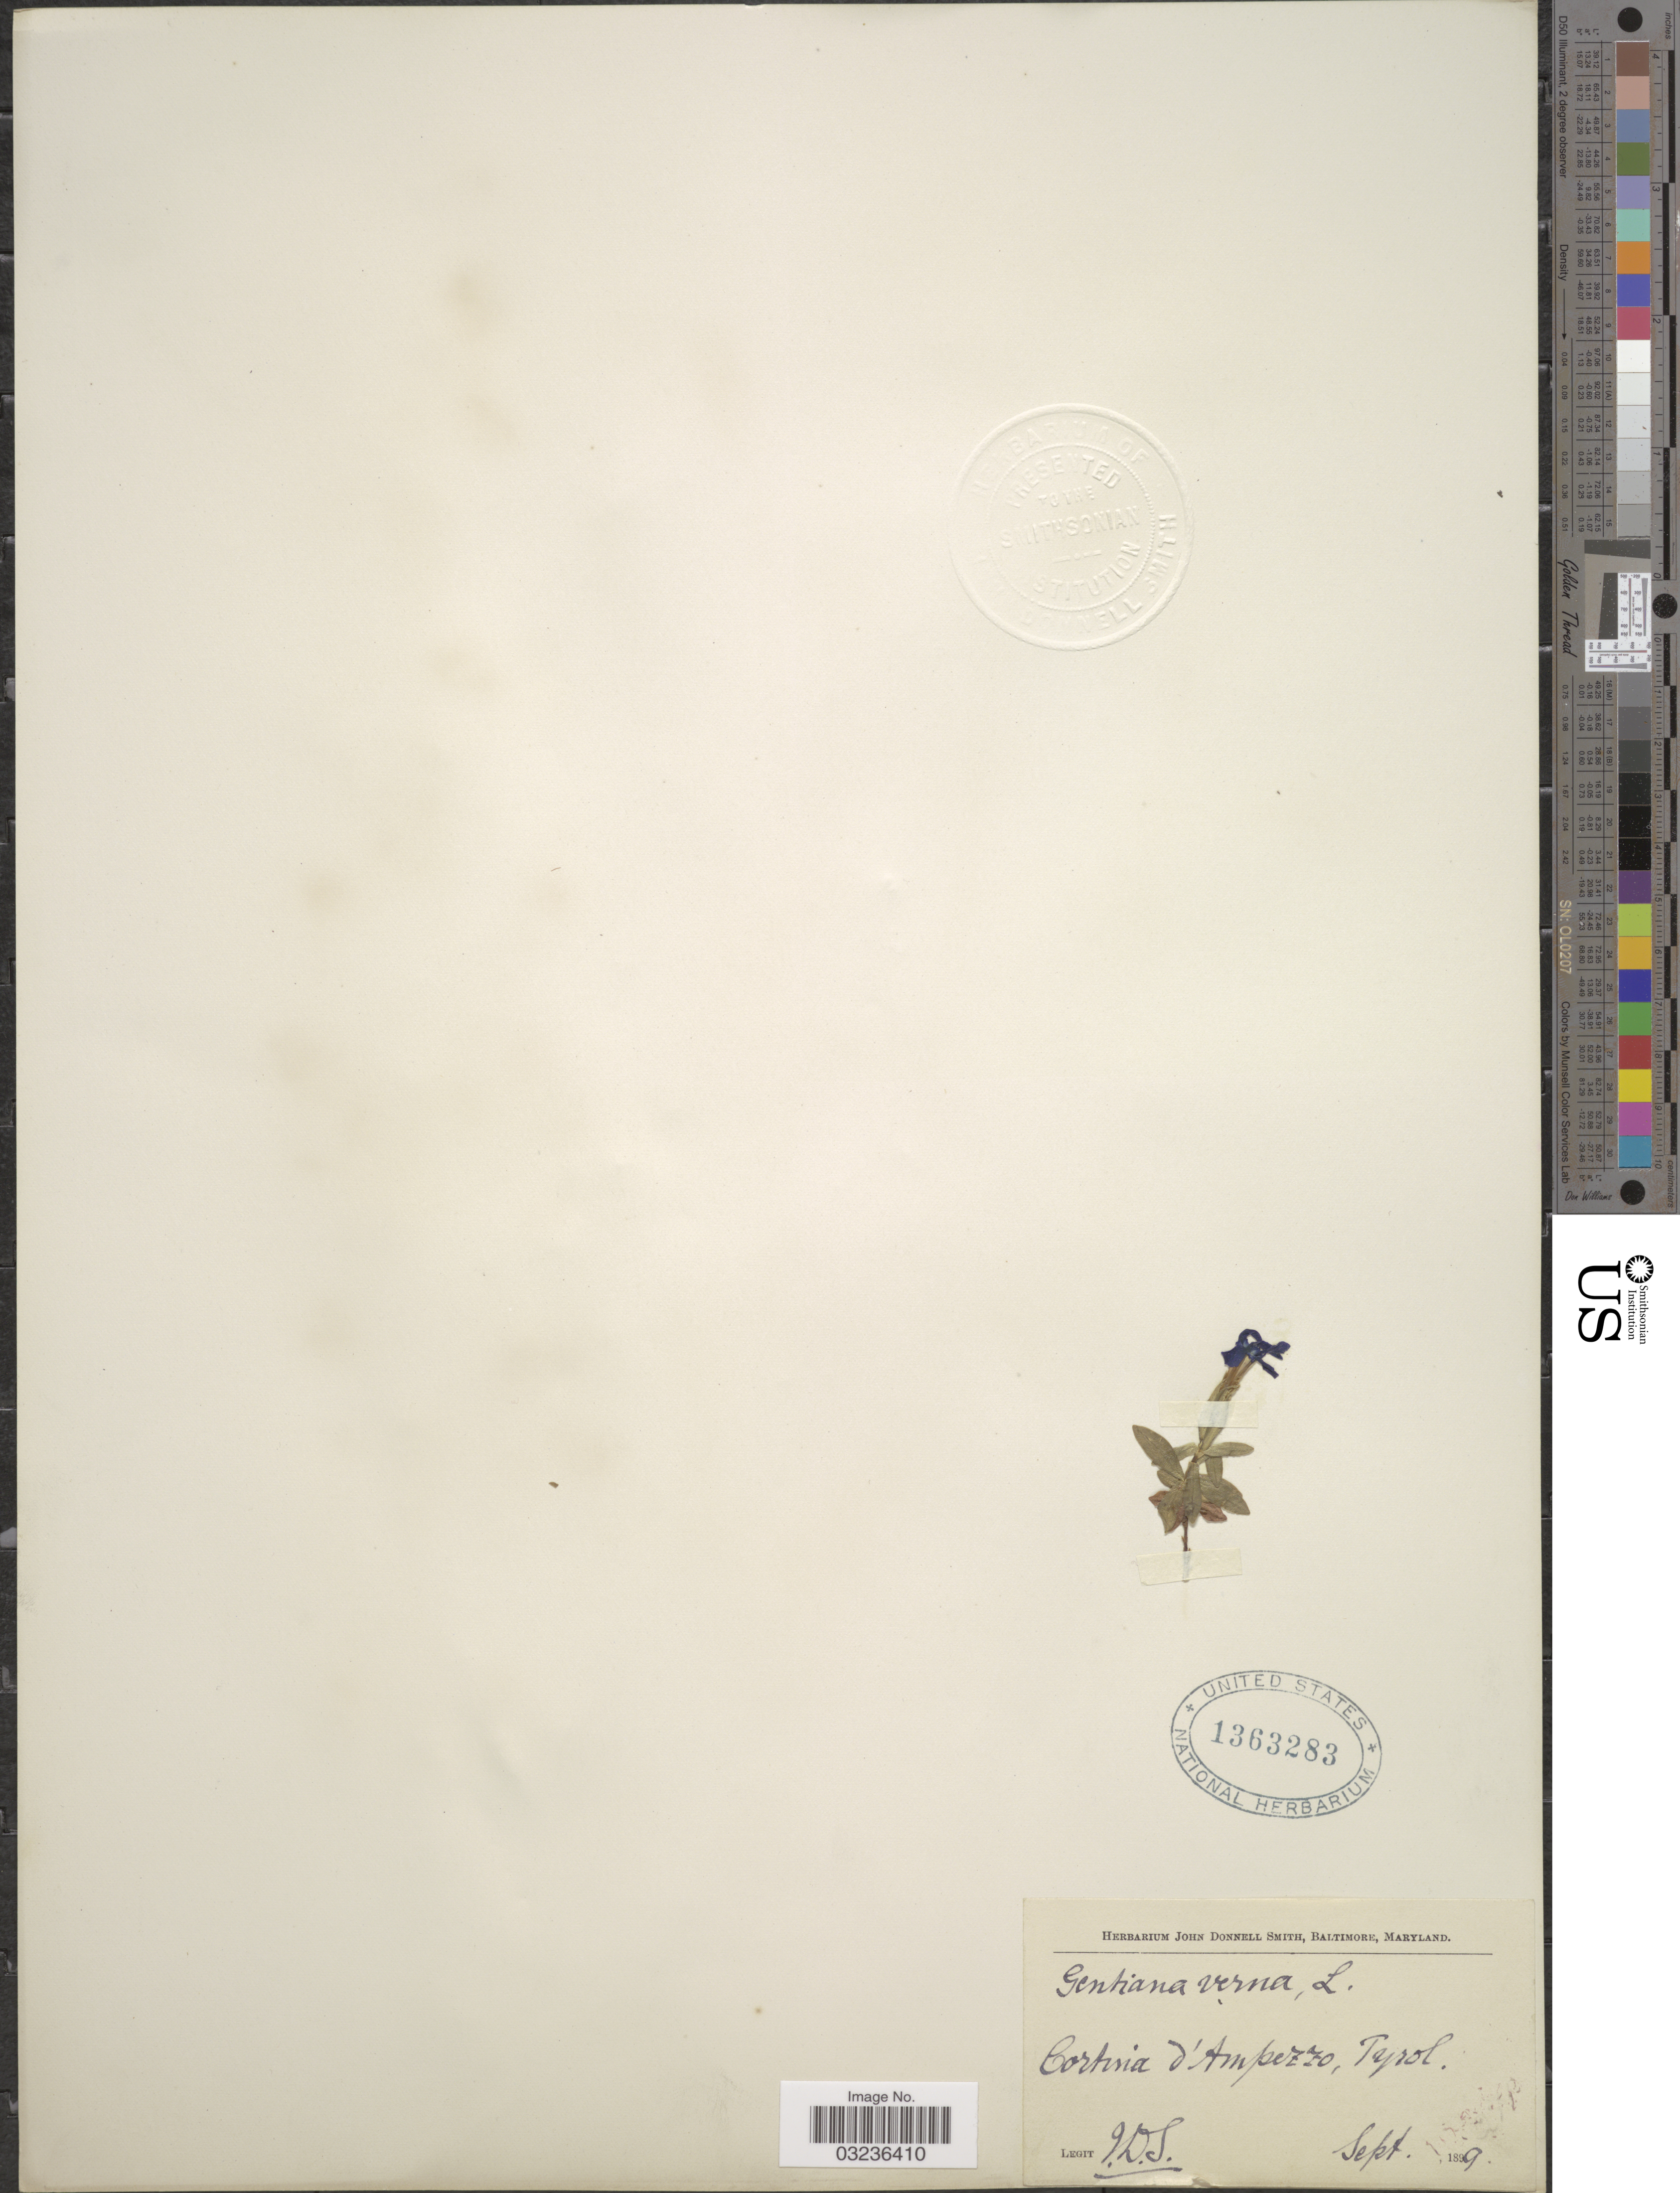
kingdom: Plantae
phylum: Tracheophyta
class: Magnoliopsida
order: Gentianales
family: Gentianaceae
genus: Gentiana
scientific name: Gentiana verna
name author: L.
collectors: J. Donnell Smith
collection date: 1899-09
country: Italy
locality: Cortina d'Ampezzo, Tyrol.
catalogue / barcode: US 1363283